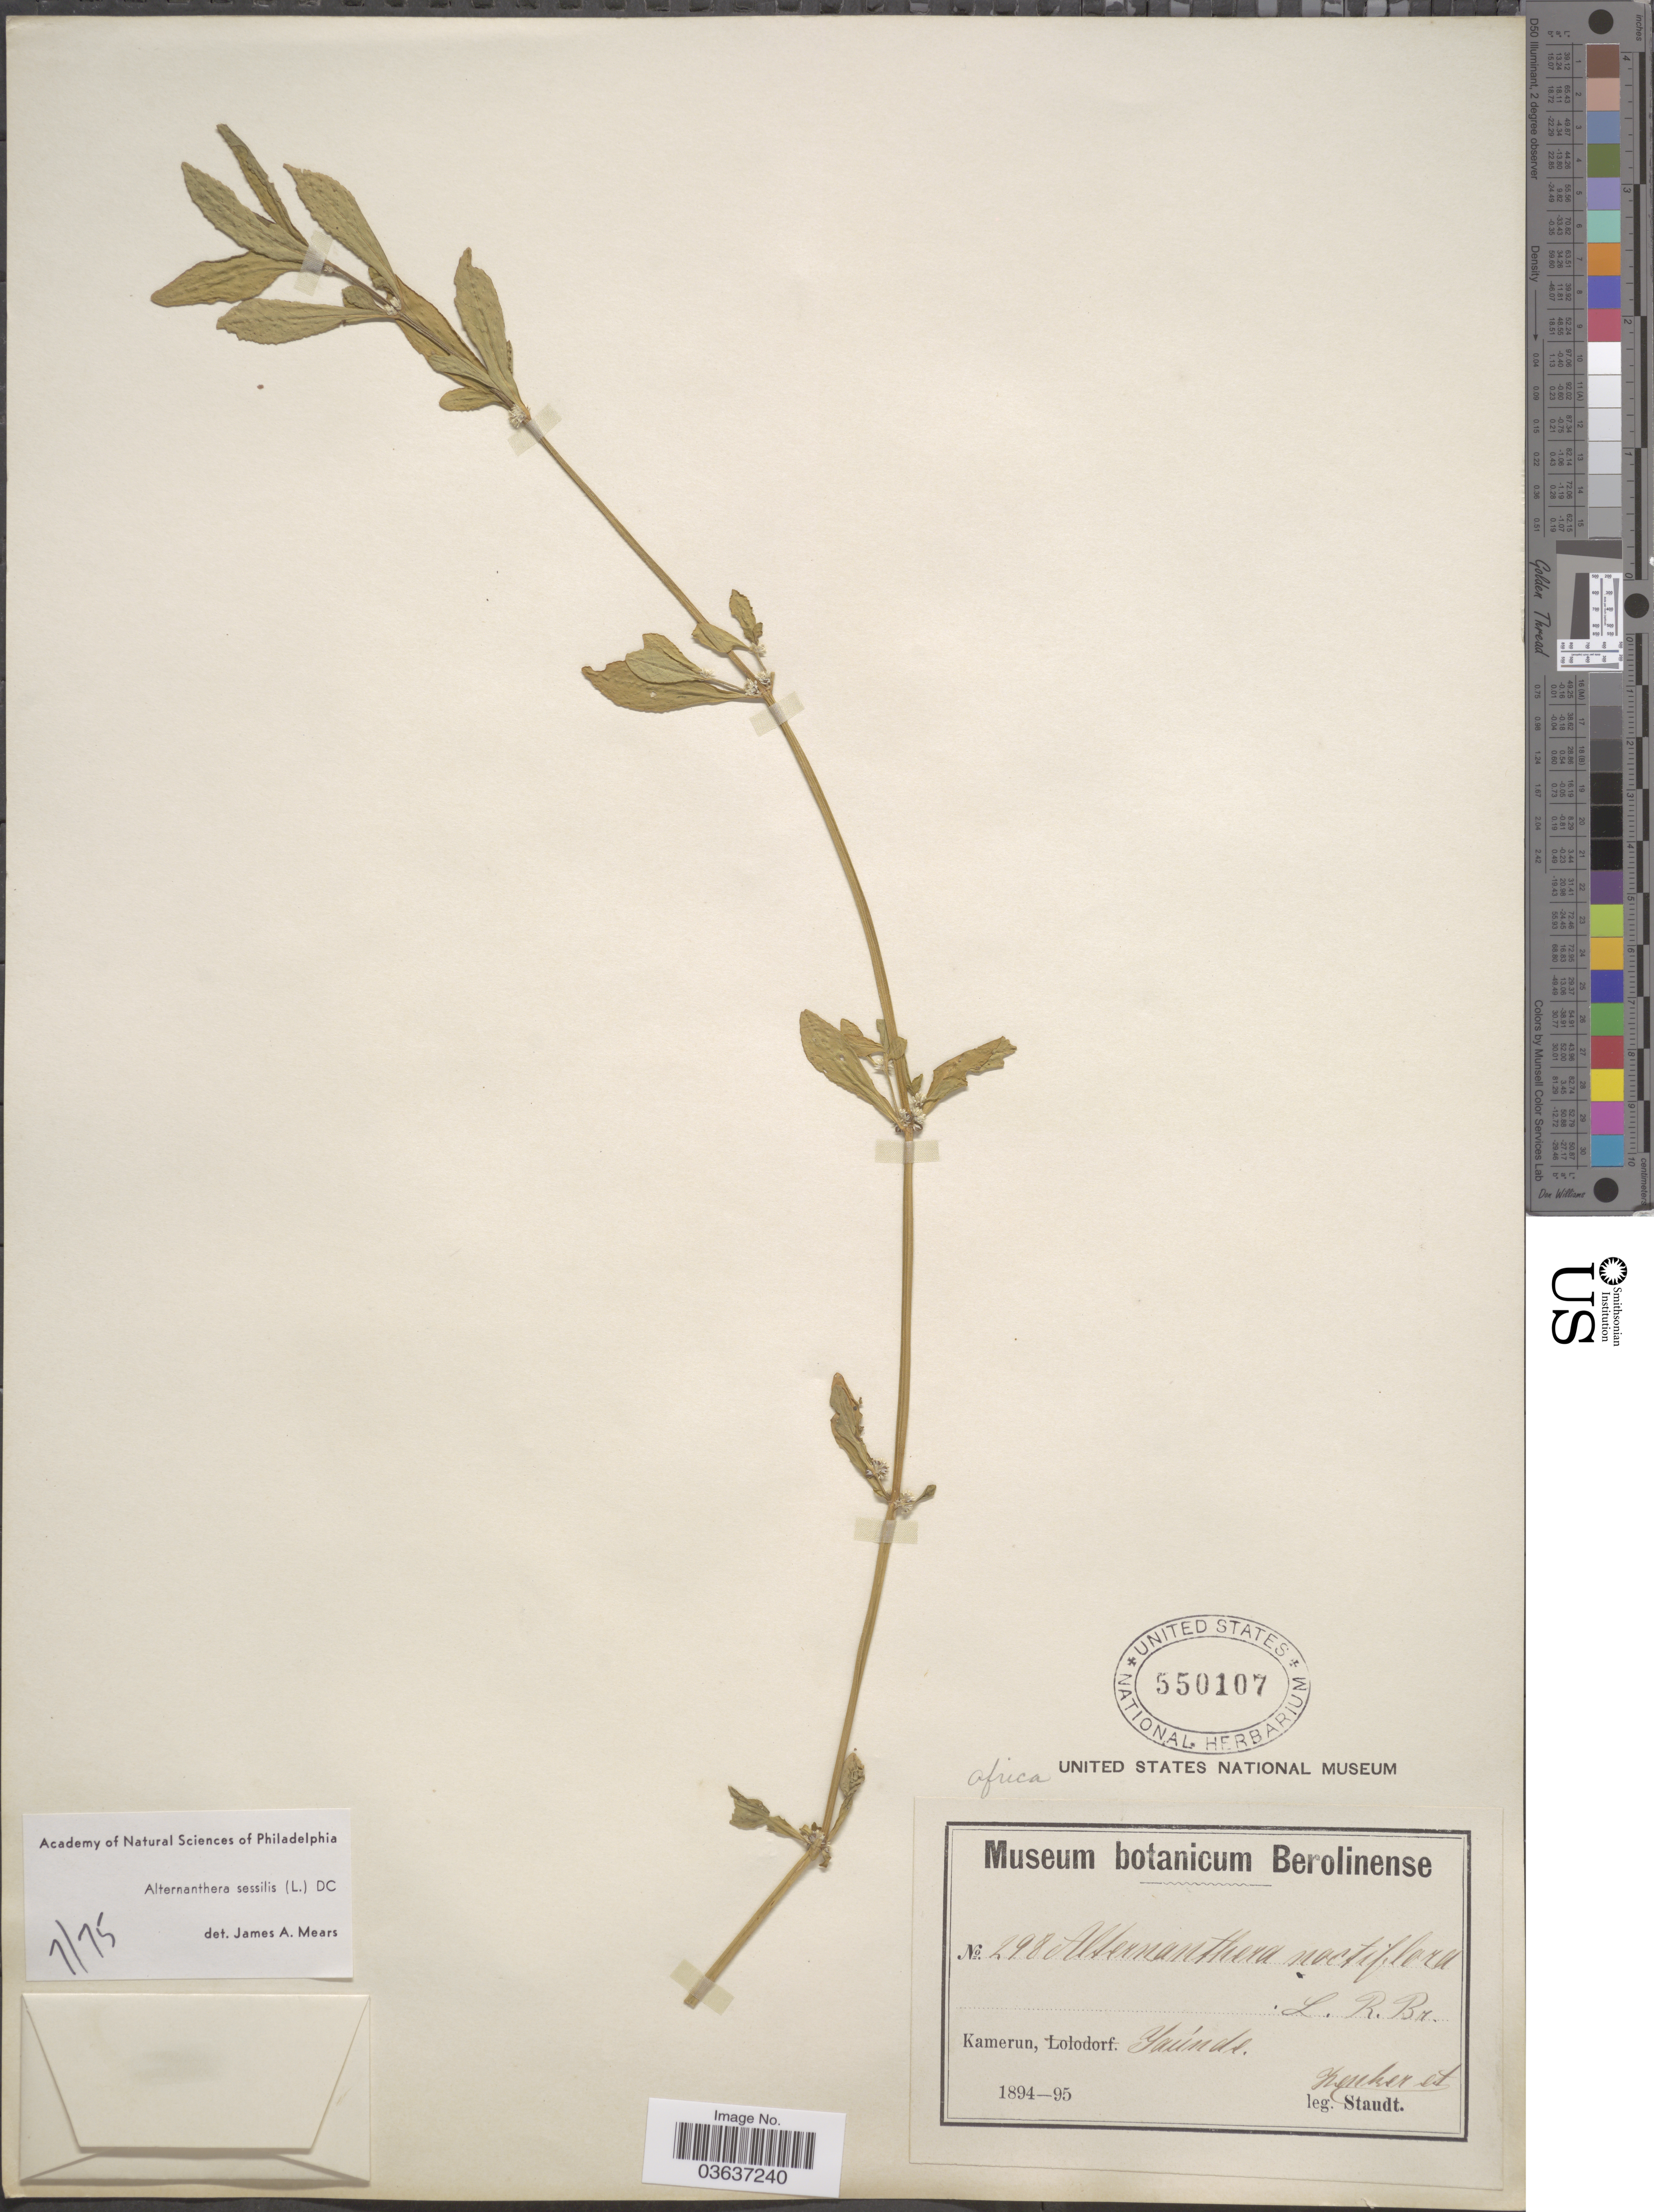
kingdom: Plantae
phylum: Tracheophyta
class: Magnoliopsida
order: Caryophyllales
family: Amaranthaceae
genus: Alternanthera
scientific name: Alternanthera sessilis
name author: (L.) DC.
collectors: Zenker, -- & -. Staudt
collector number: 298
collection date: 1894/1895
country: Cameroon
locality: Yaúnde.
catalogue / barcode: US 550107